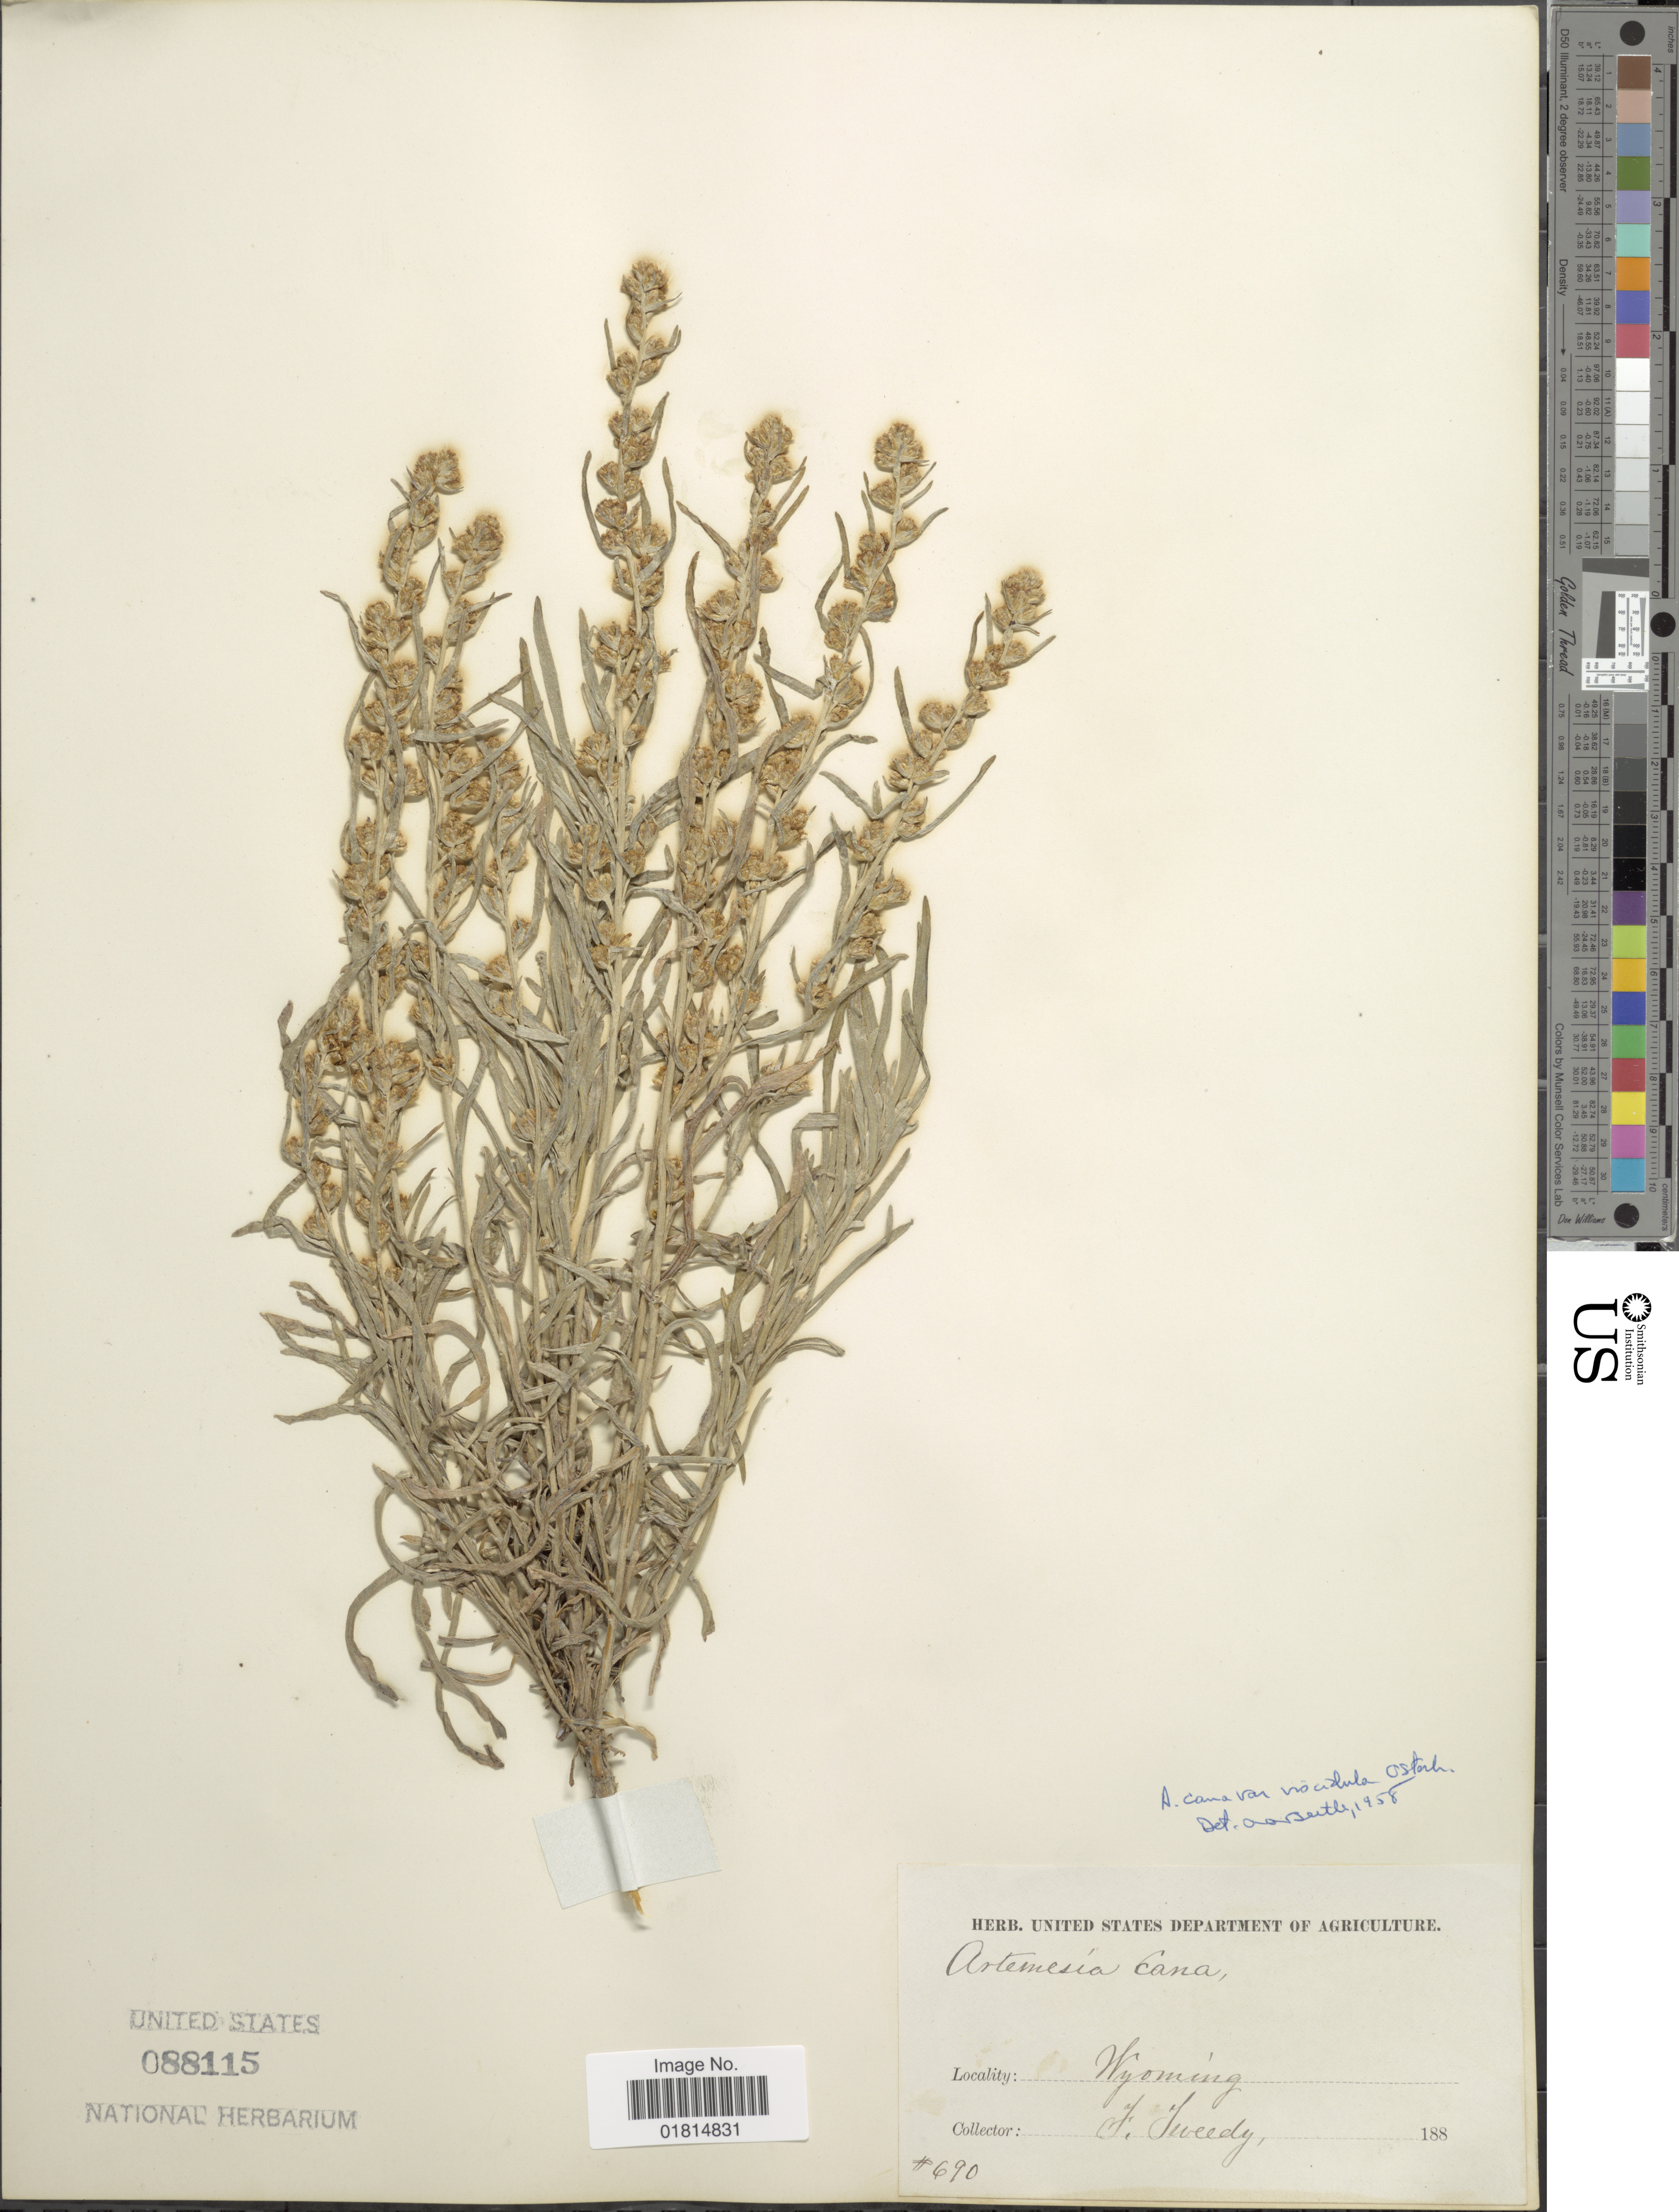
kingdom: Plantae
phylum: Tracheophyta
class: Magnoliopsida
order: Asterales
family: Asteraceae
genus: Artemisia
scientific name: Artemisia cana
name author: Pursh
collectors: F. Tweedy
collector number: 690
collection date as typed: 188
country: United States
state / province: Wyoming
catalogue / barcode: US 88115